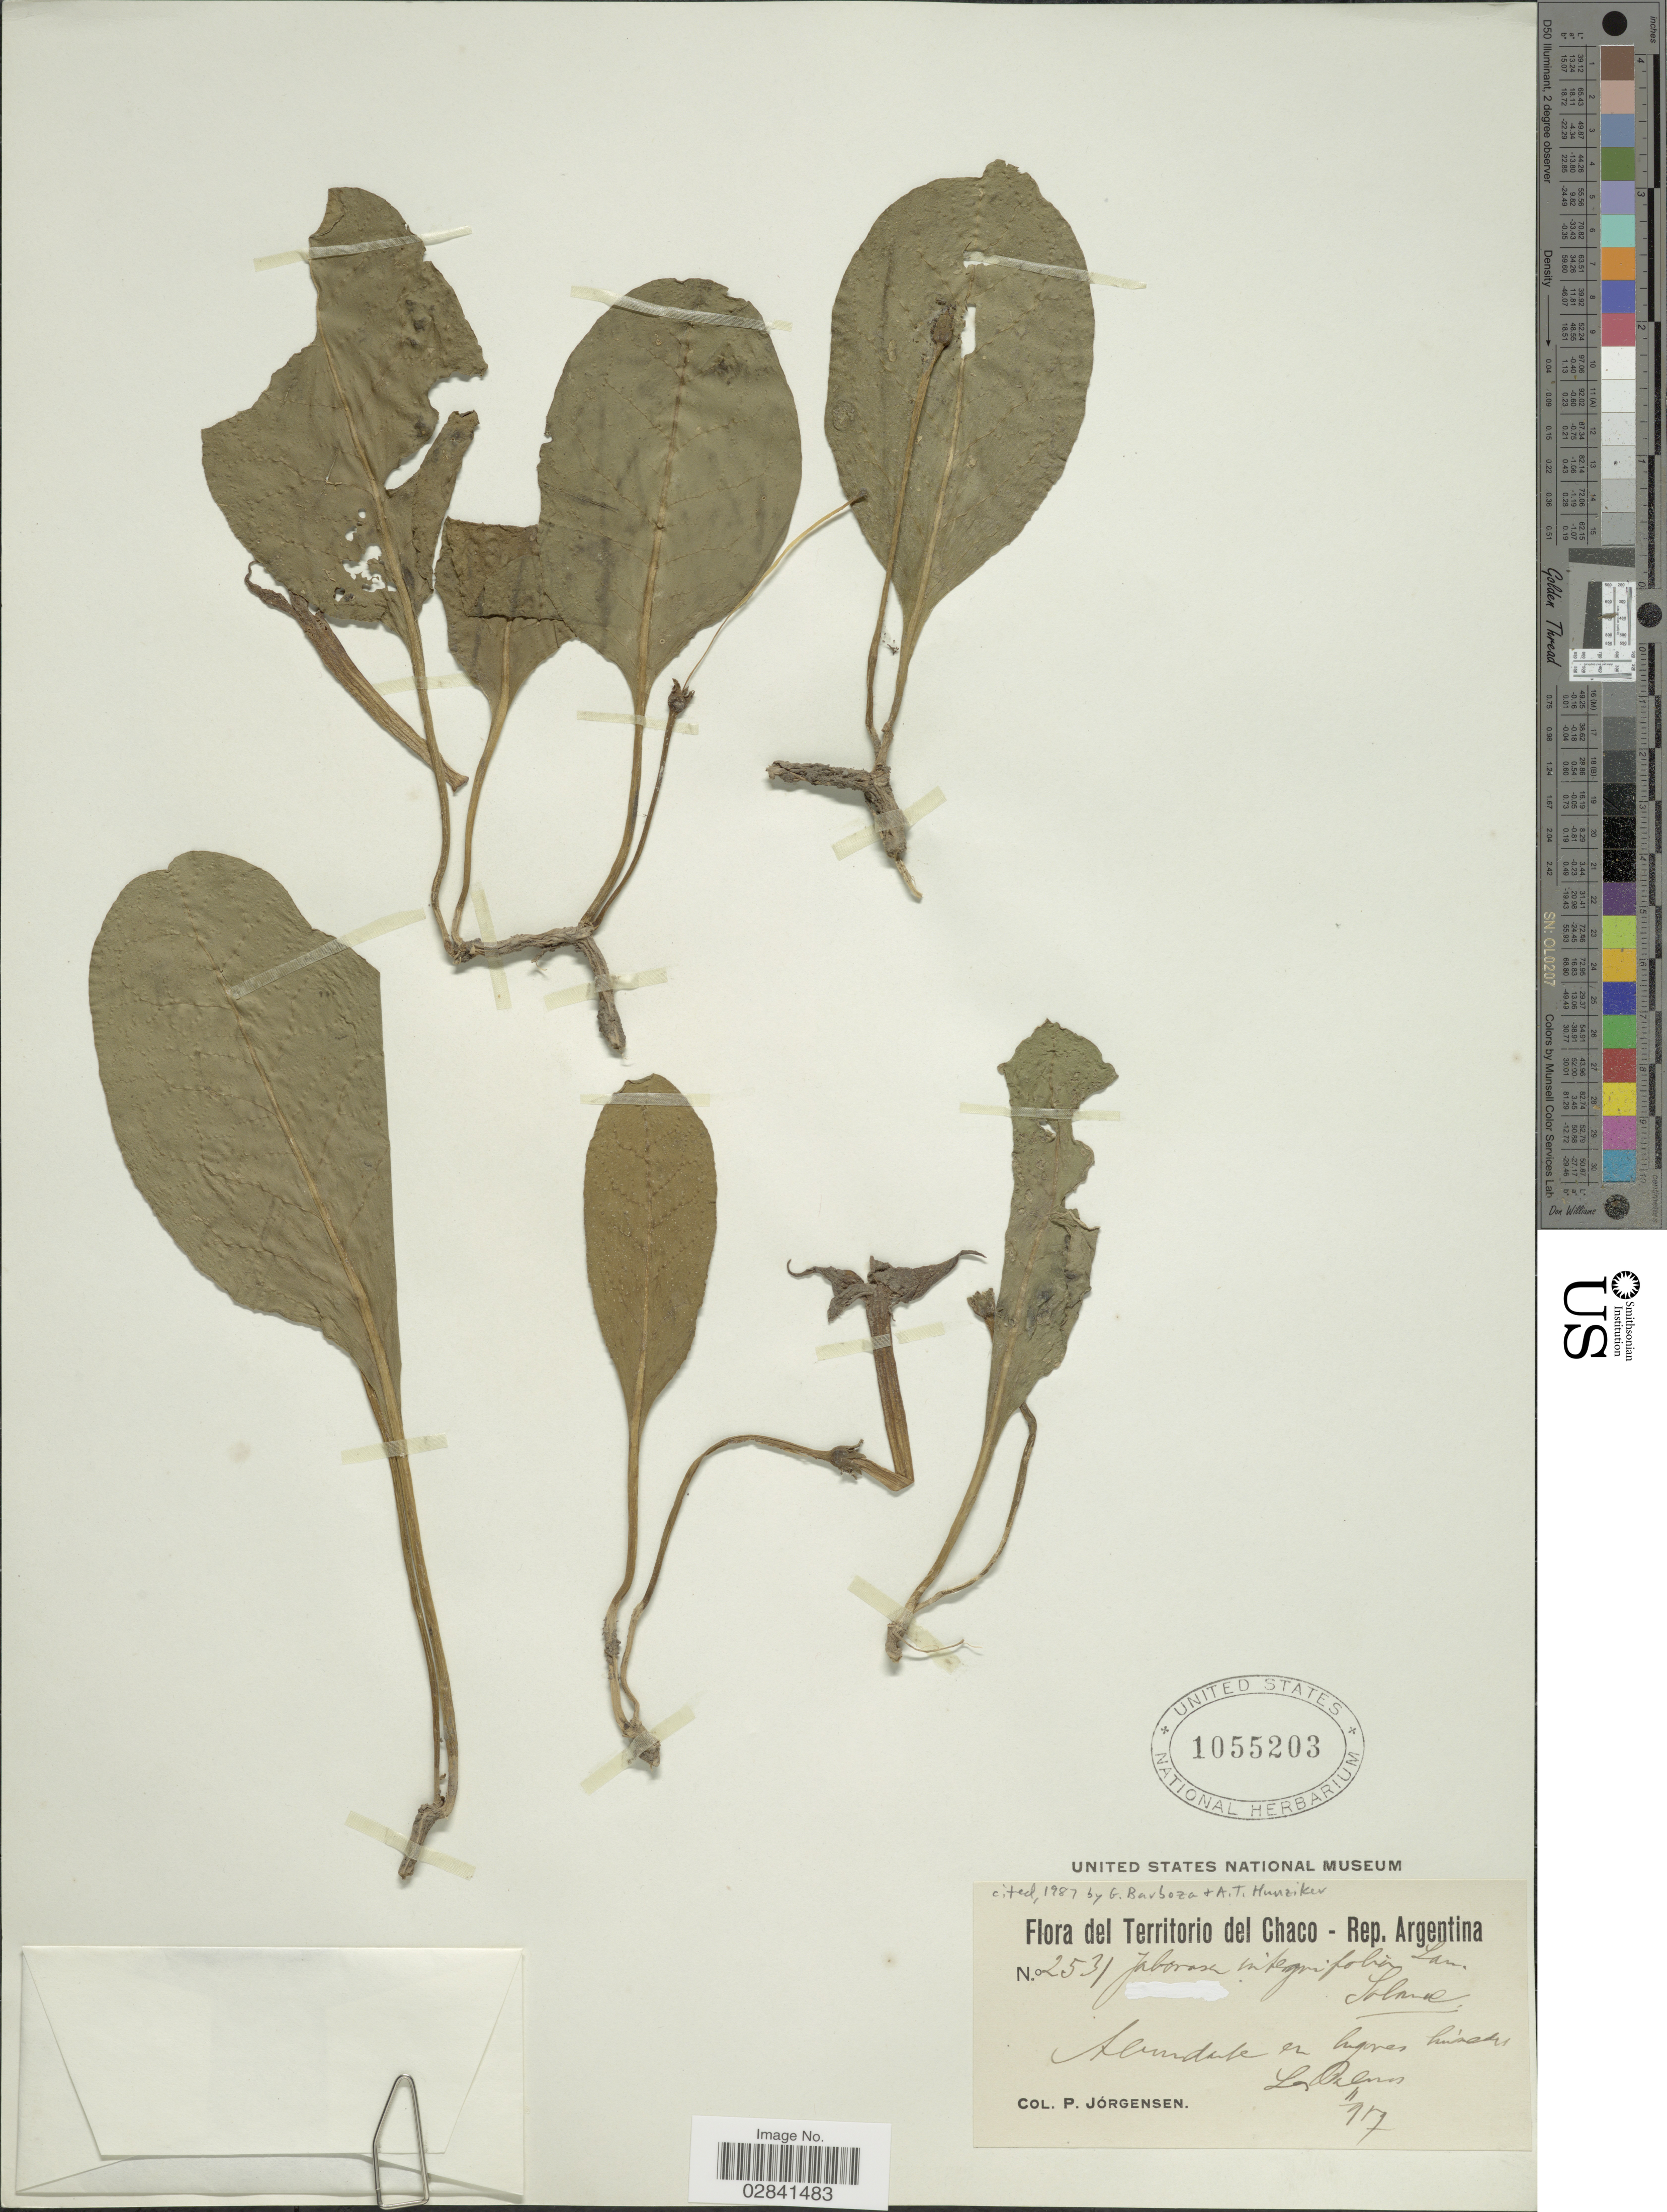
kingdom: Plantae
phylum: Tracheophyta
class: Magnoliopsida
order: Solanales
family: Solanaceae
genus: Jaborosa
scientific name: Jaborosa integrifolia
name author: Lam.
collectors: P. Jörgensen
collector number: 2531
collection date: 1917-11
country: Argentina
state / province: Chaco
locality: Abundante en lagunes húmedes Los Palmas. Territorio del Chaco.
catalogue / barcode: US 1055203